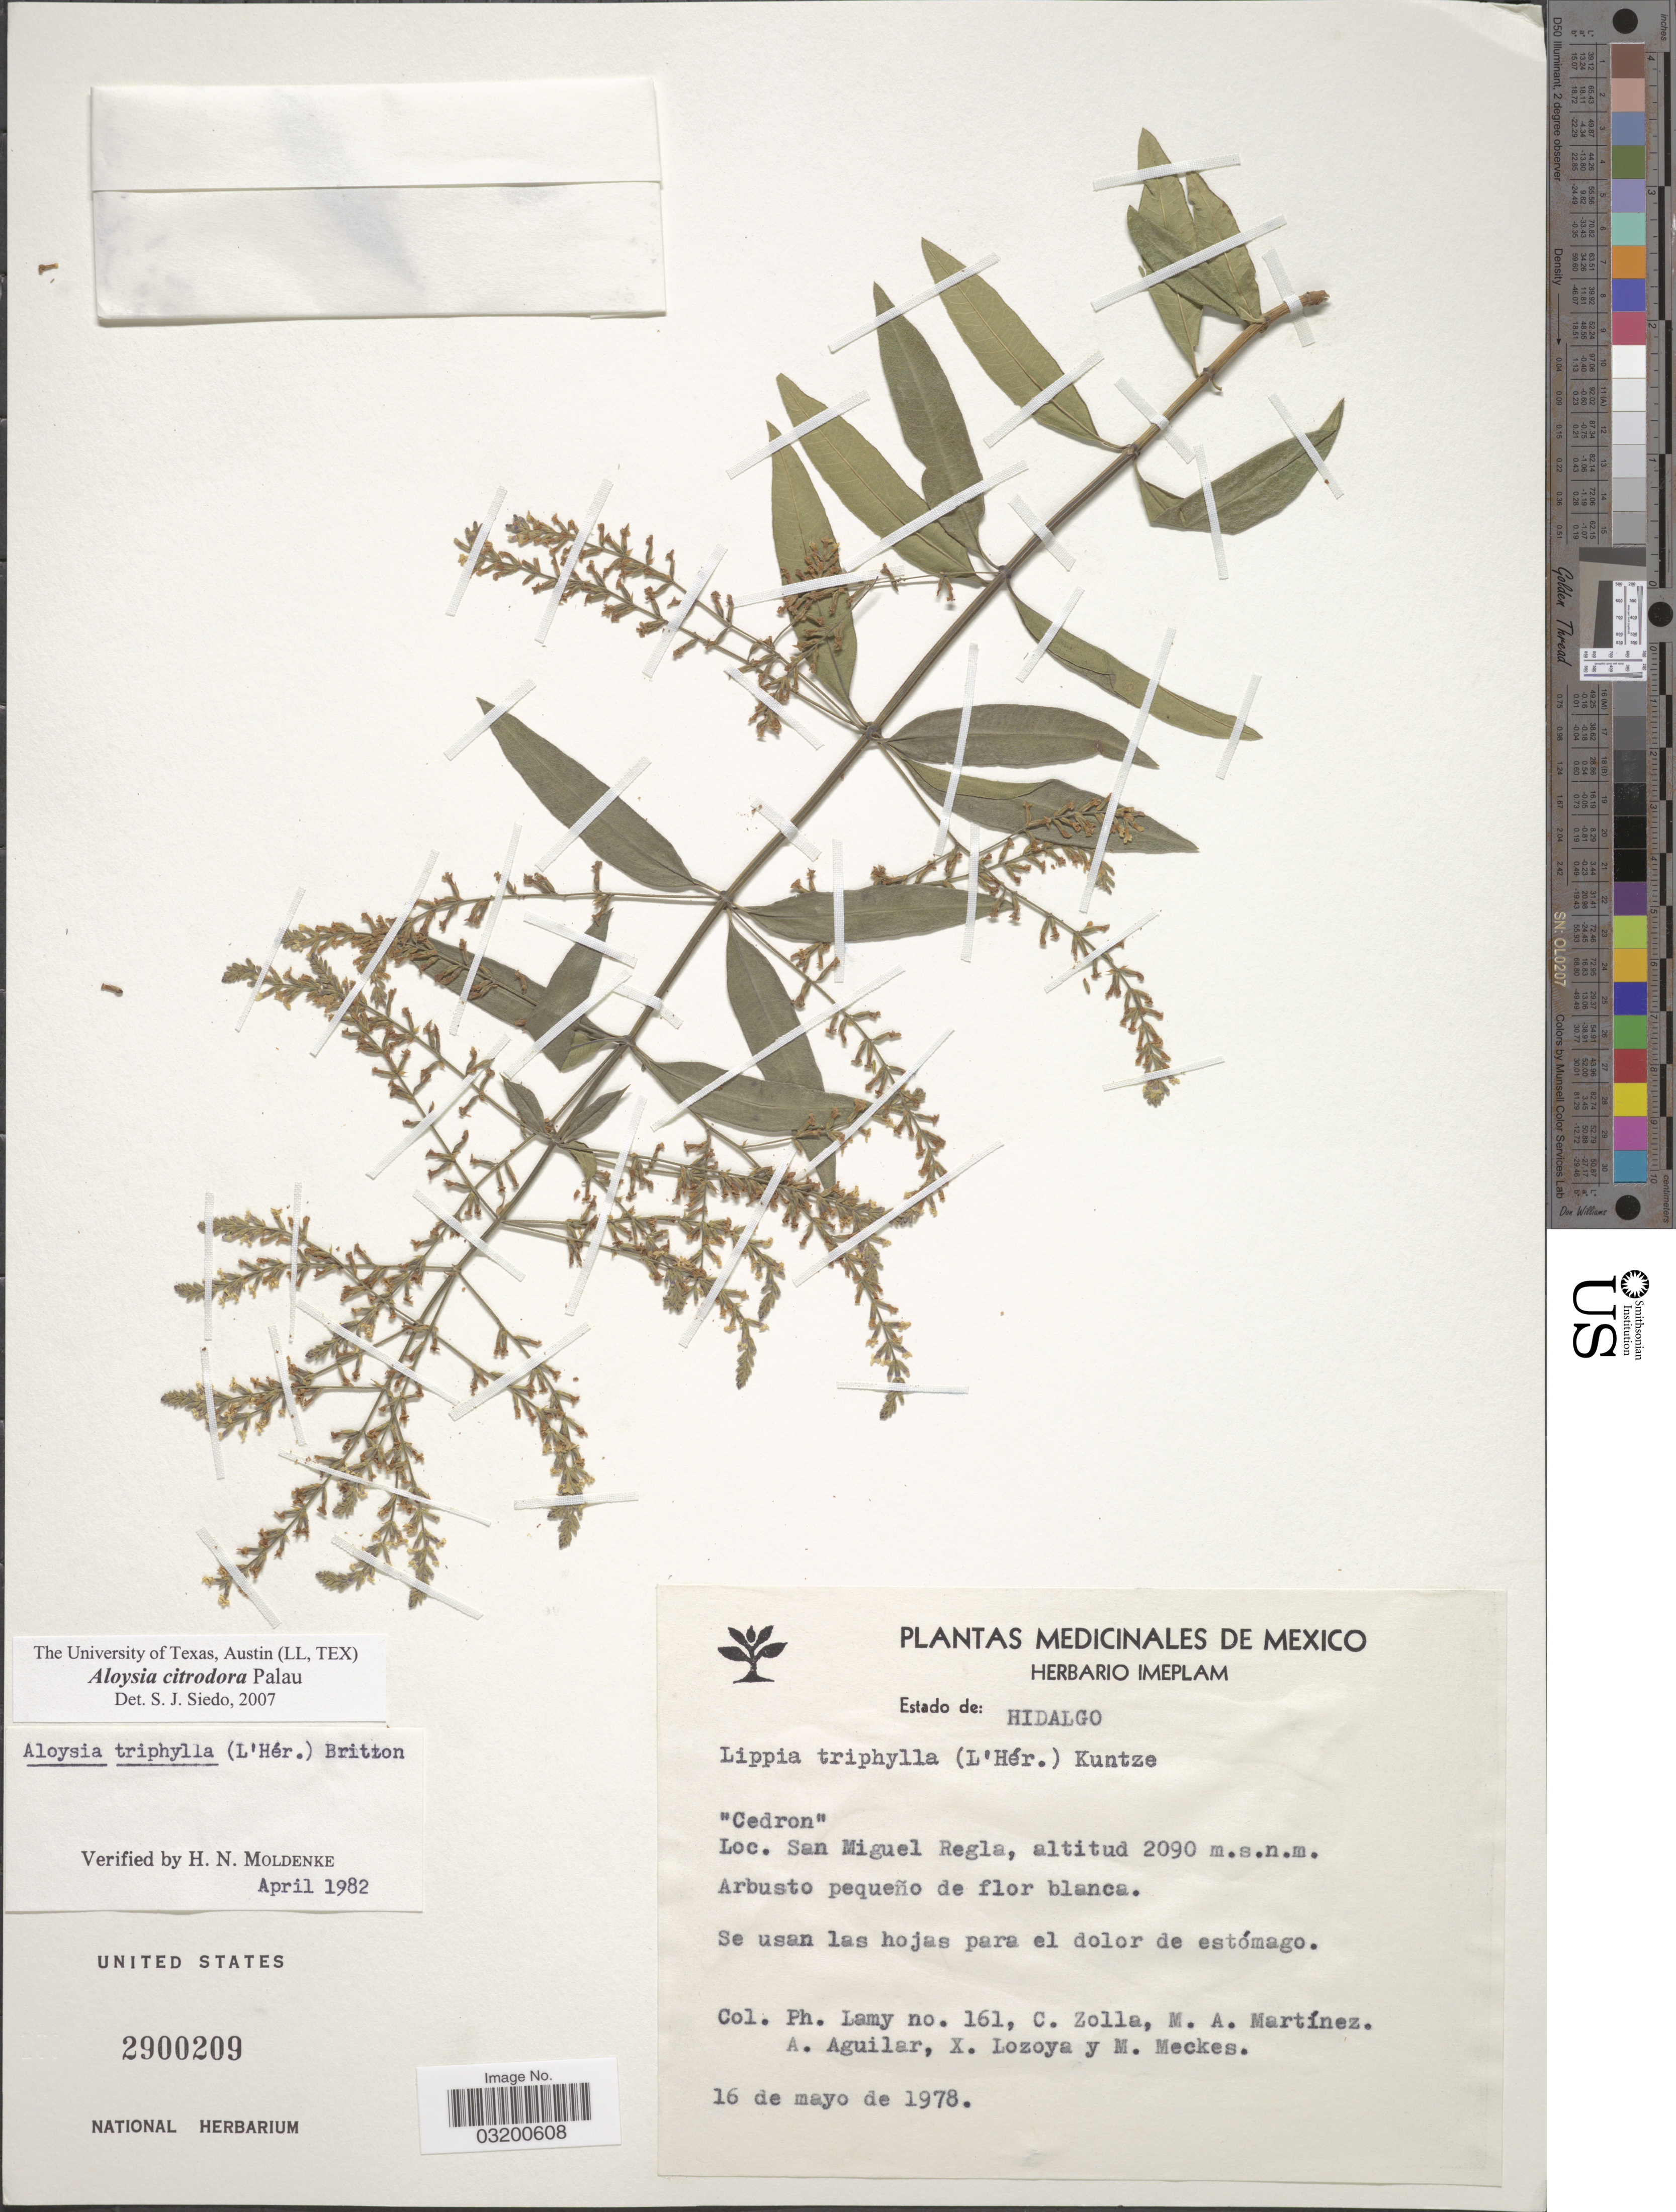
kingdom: Plantae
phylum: Tracheophyta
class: Magnoliopsida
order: Lamiales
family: Verbenaceae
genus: Aloysia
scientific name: Aloysia citrodora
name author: Paláu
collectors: P. Lamy, C. Zolla, M. Martínez, A. Aguilar & et al.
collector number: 161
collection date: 1978-05-16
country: Mexico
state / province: Hidalgo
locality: San Miguel Regla.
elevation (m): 2090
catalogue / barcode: US 2900209